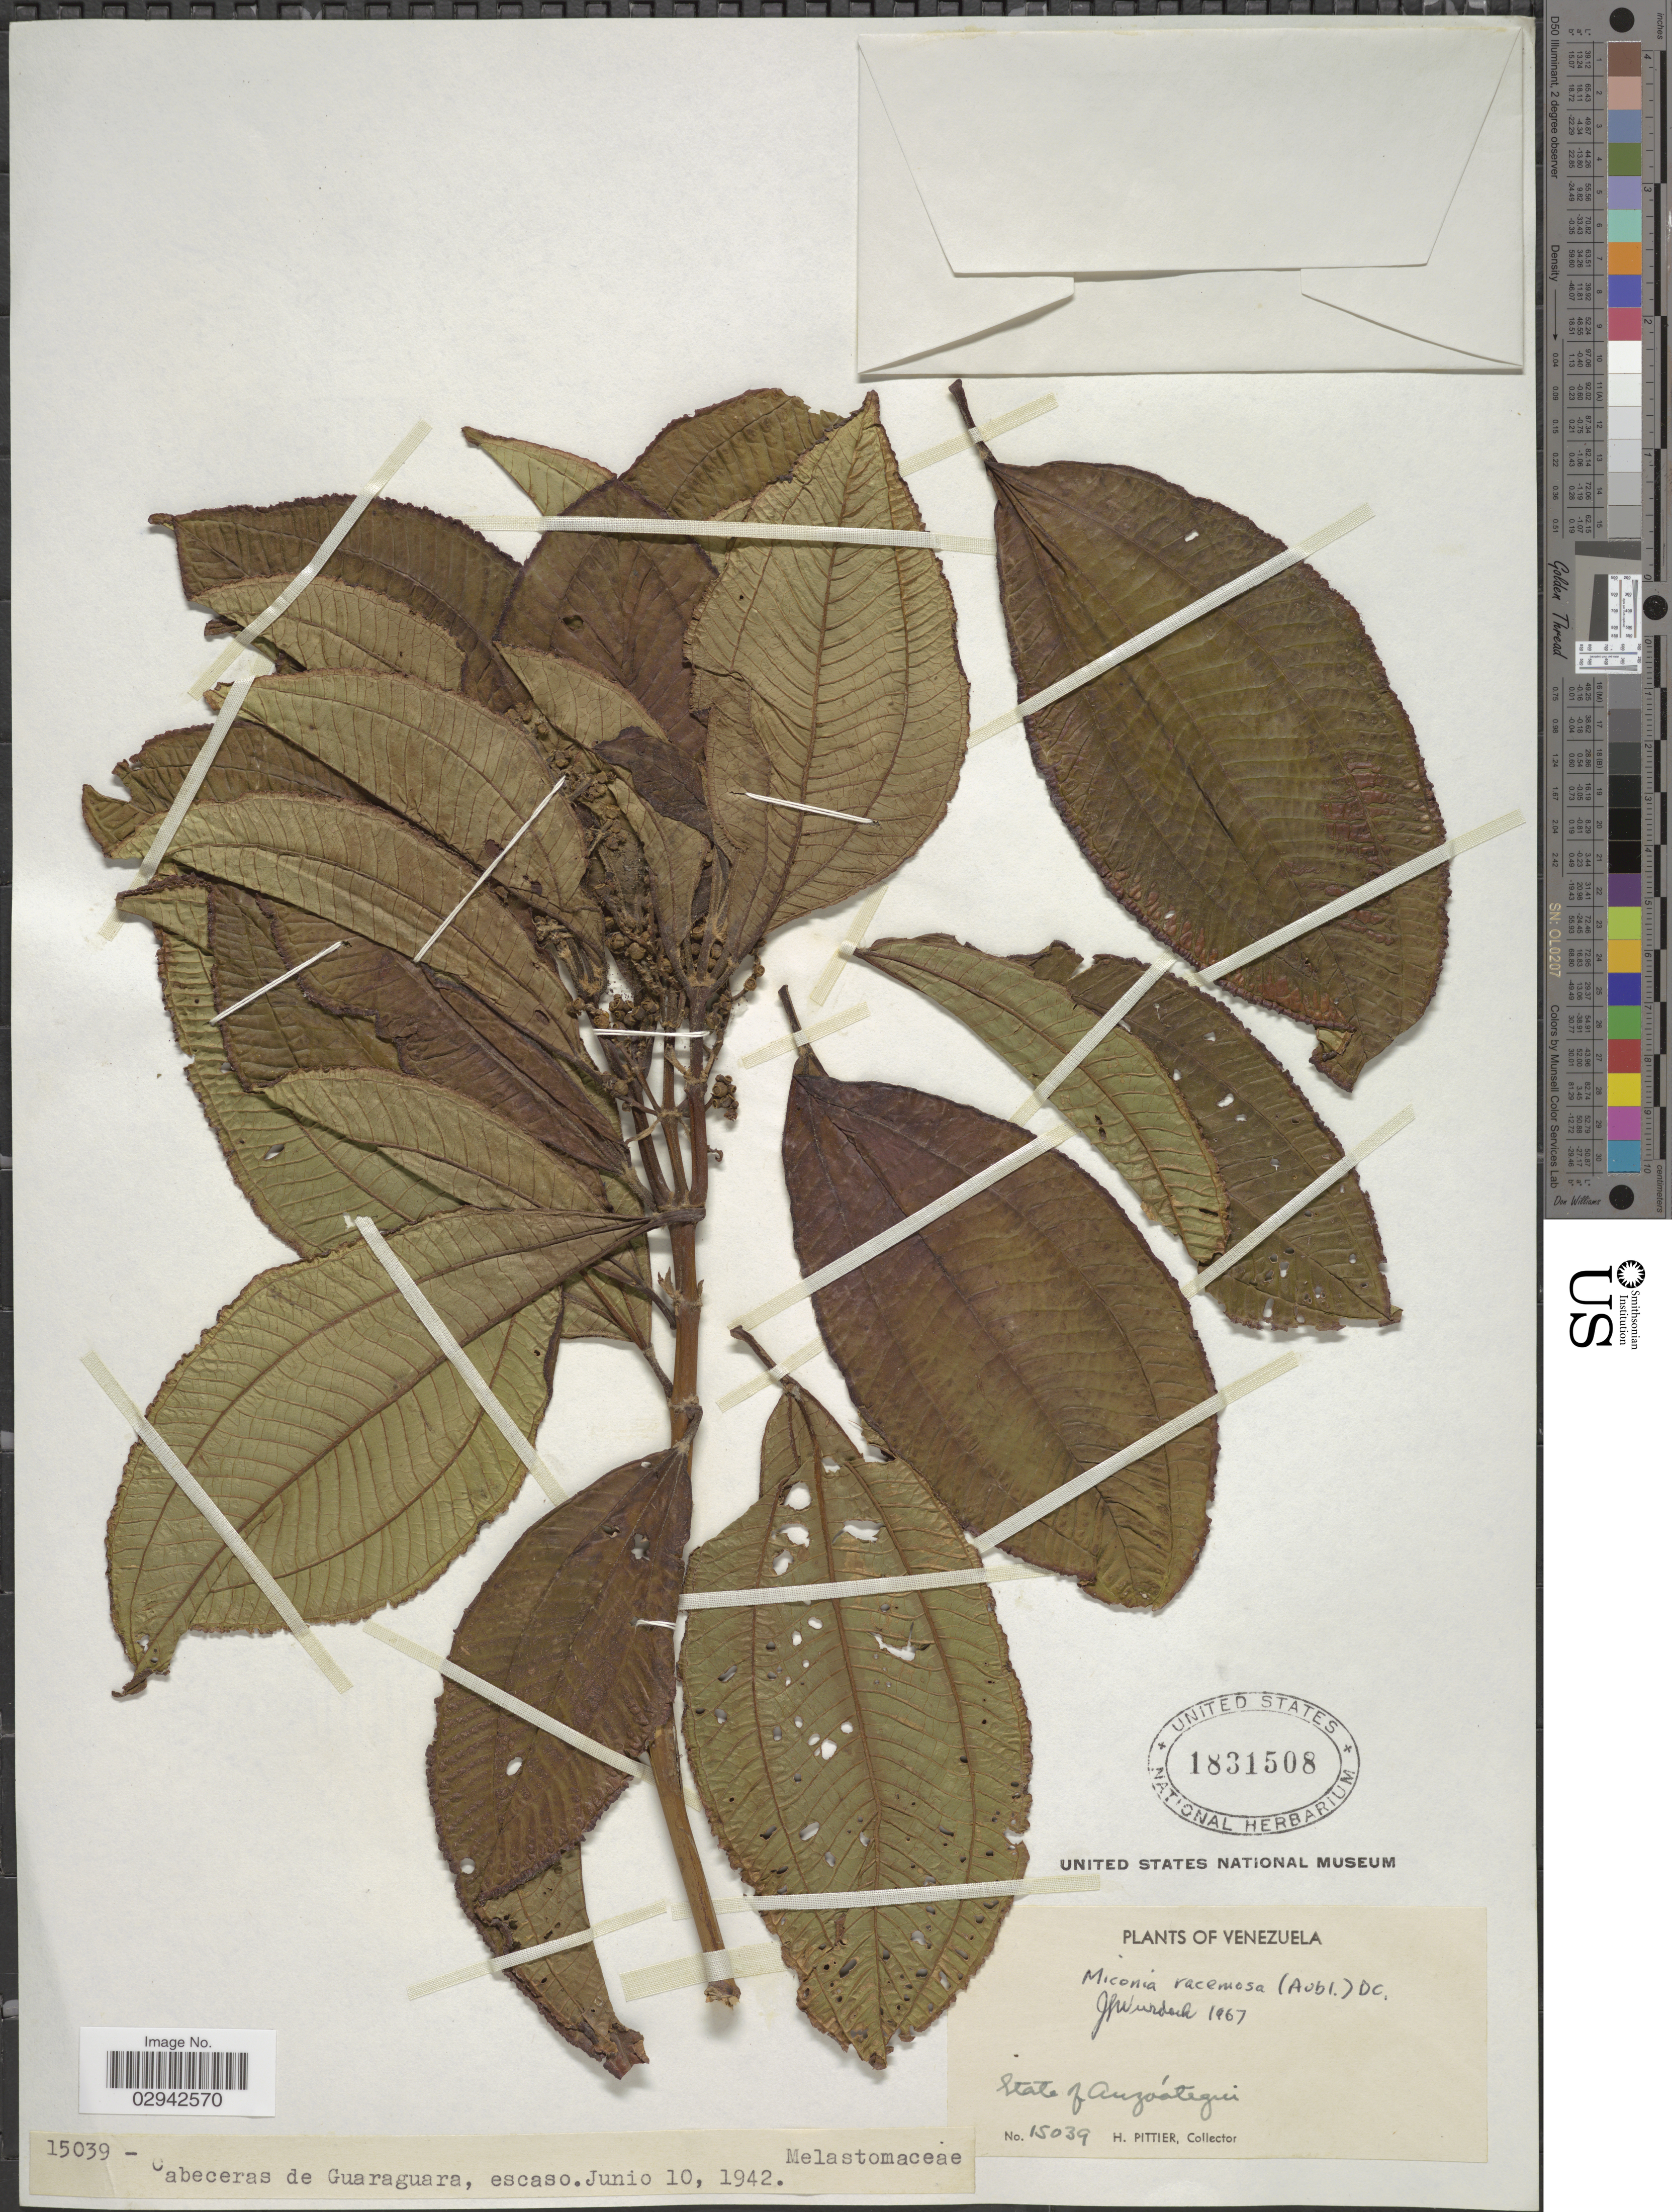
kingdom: Plantae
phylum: Tracheophyta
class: Magnoliopsida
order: Myrtales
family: Melastomataceae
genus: Miconia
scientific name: Miconia racemosa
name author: (Aubl.) DC.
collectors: H. F. Pittier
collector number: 15039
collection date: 1942-06-10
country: Venezuela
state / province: Anzoategui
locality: Cabeceras de Guaraguara.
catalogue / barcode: US 1831508